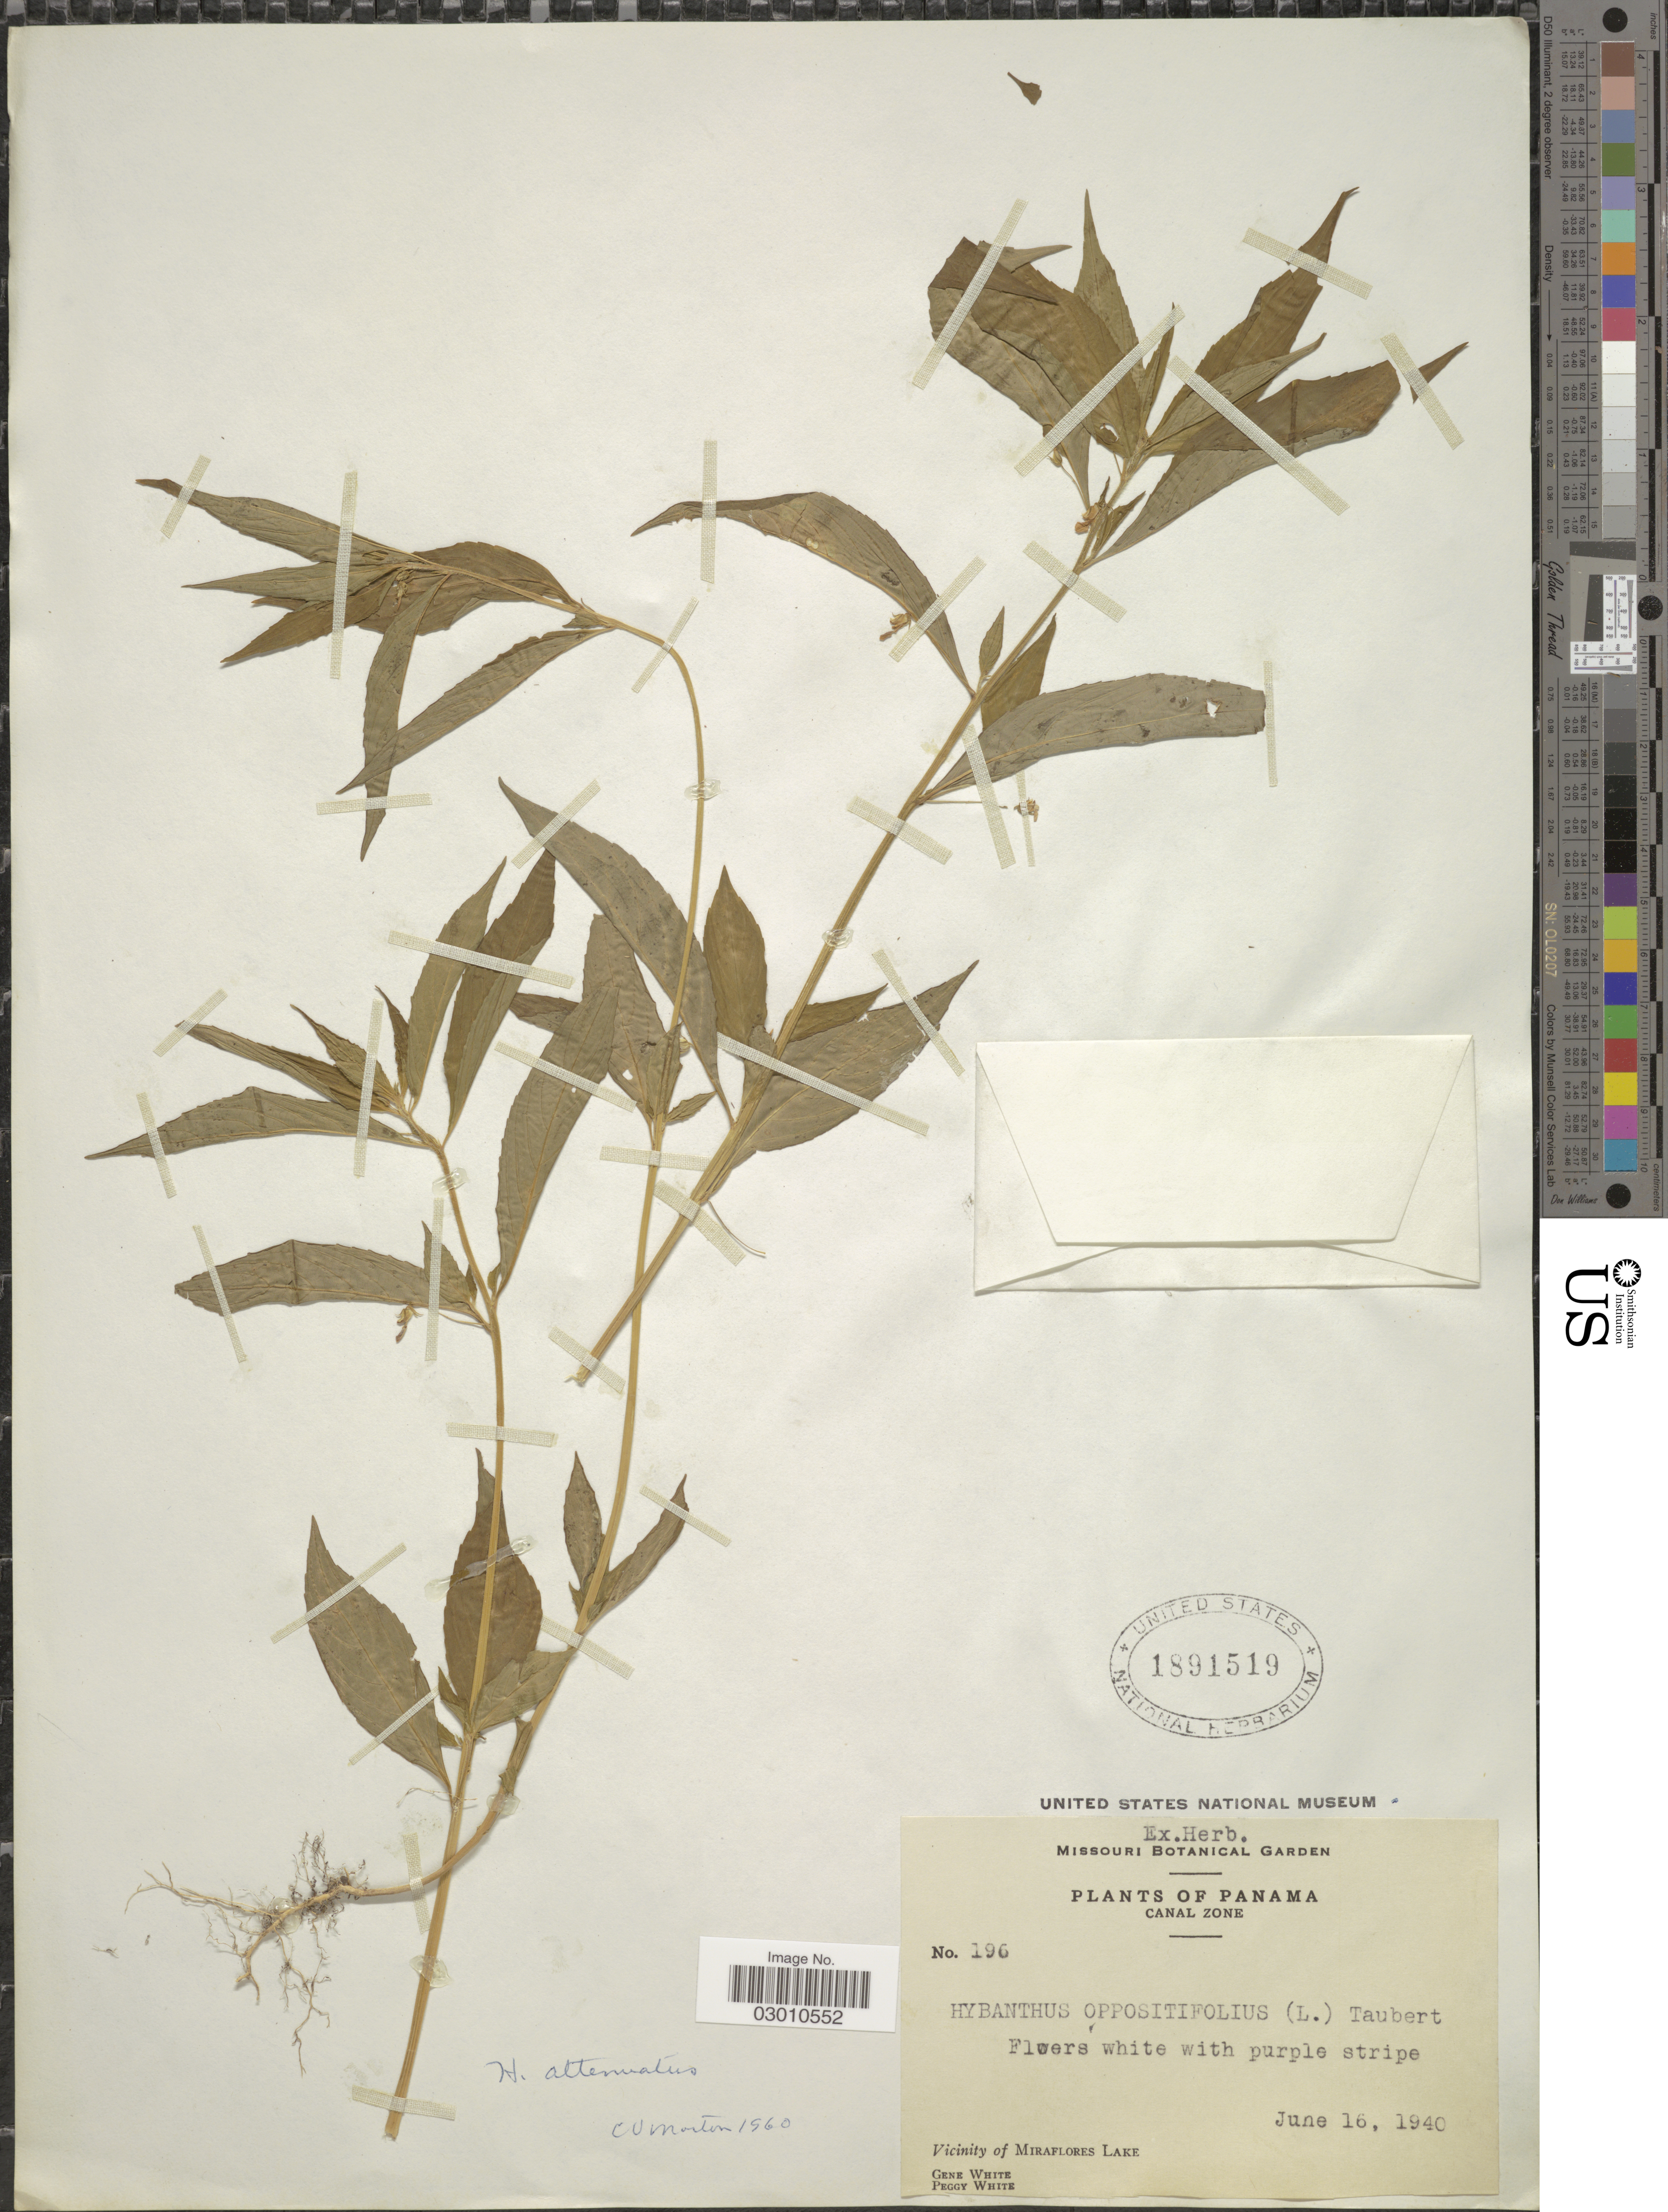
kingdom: Plantae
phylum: Tracheophyta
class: Magnoliopsida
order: Malpighiales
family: Violaceae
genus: Pombalia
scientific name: Pombalia attenuata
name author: (Humb. & Bonpl. ex Willd.) Paula-Souza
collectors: G. White & P. White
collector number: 196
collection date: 1940-06-16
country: Panama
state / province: Panamá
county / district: Canal Zone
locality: Canal Zone. Vicinity of Miraflores Lake.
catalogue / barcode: US 1891519